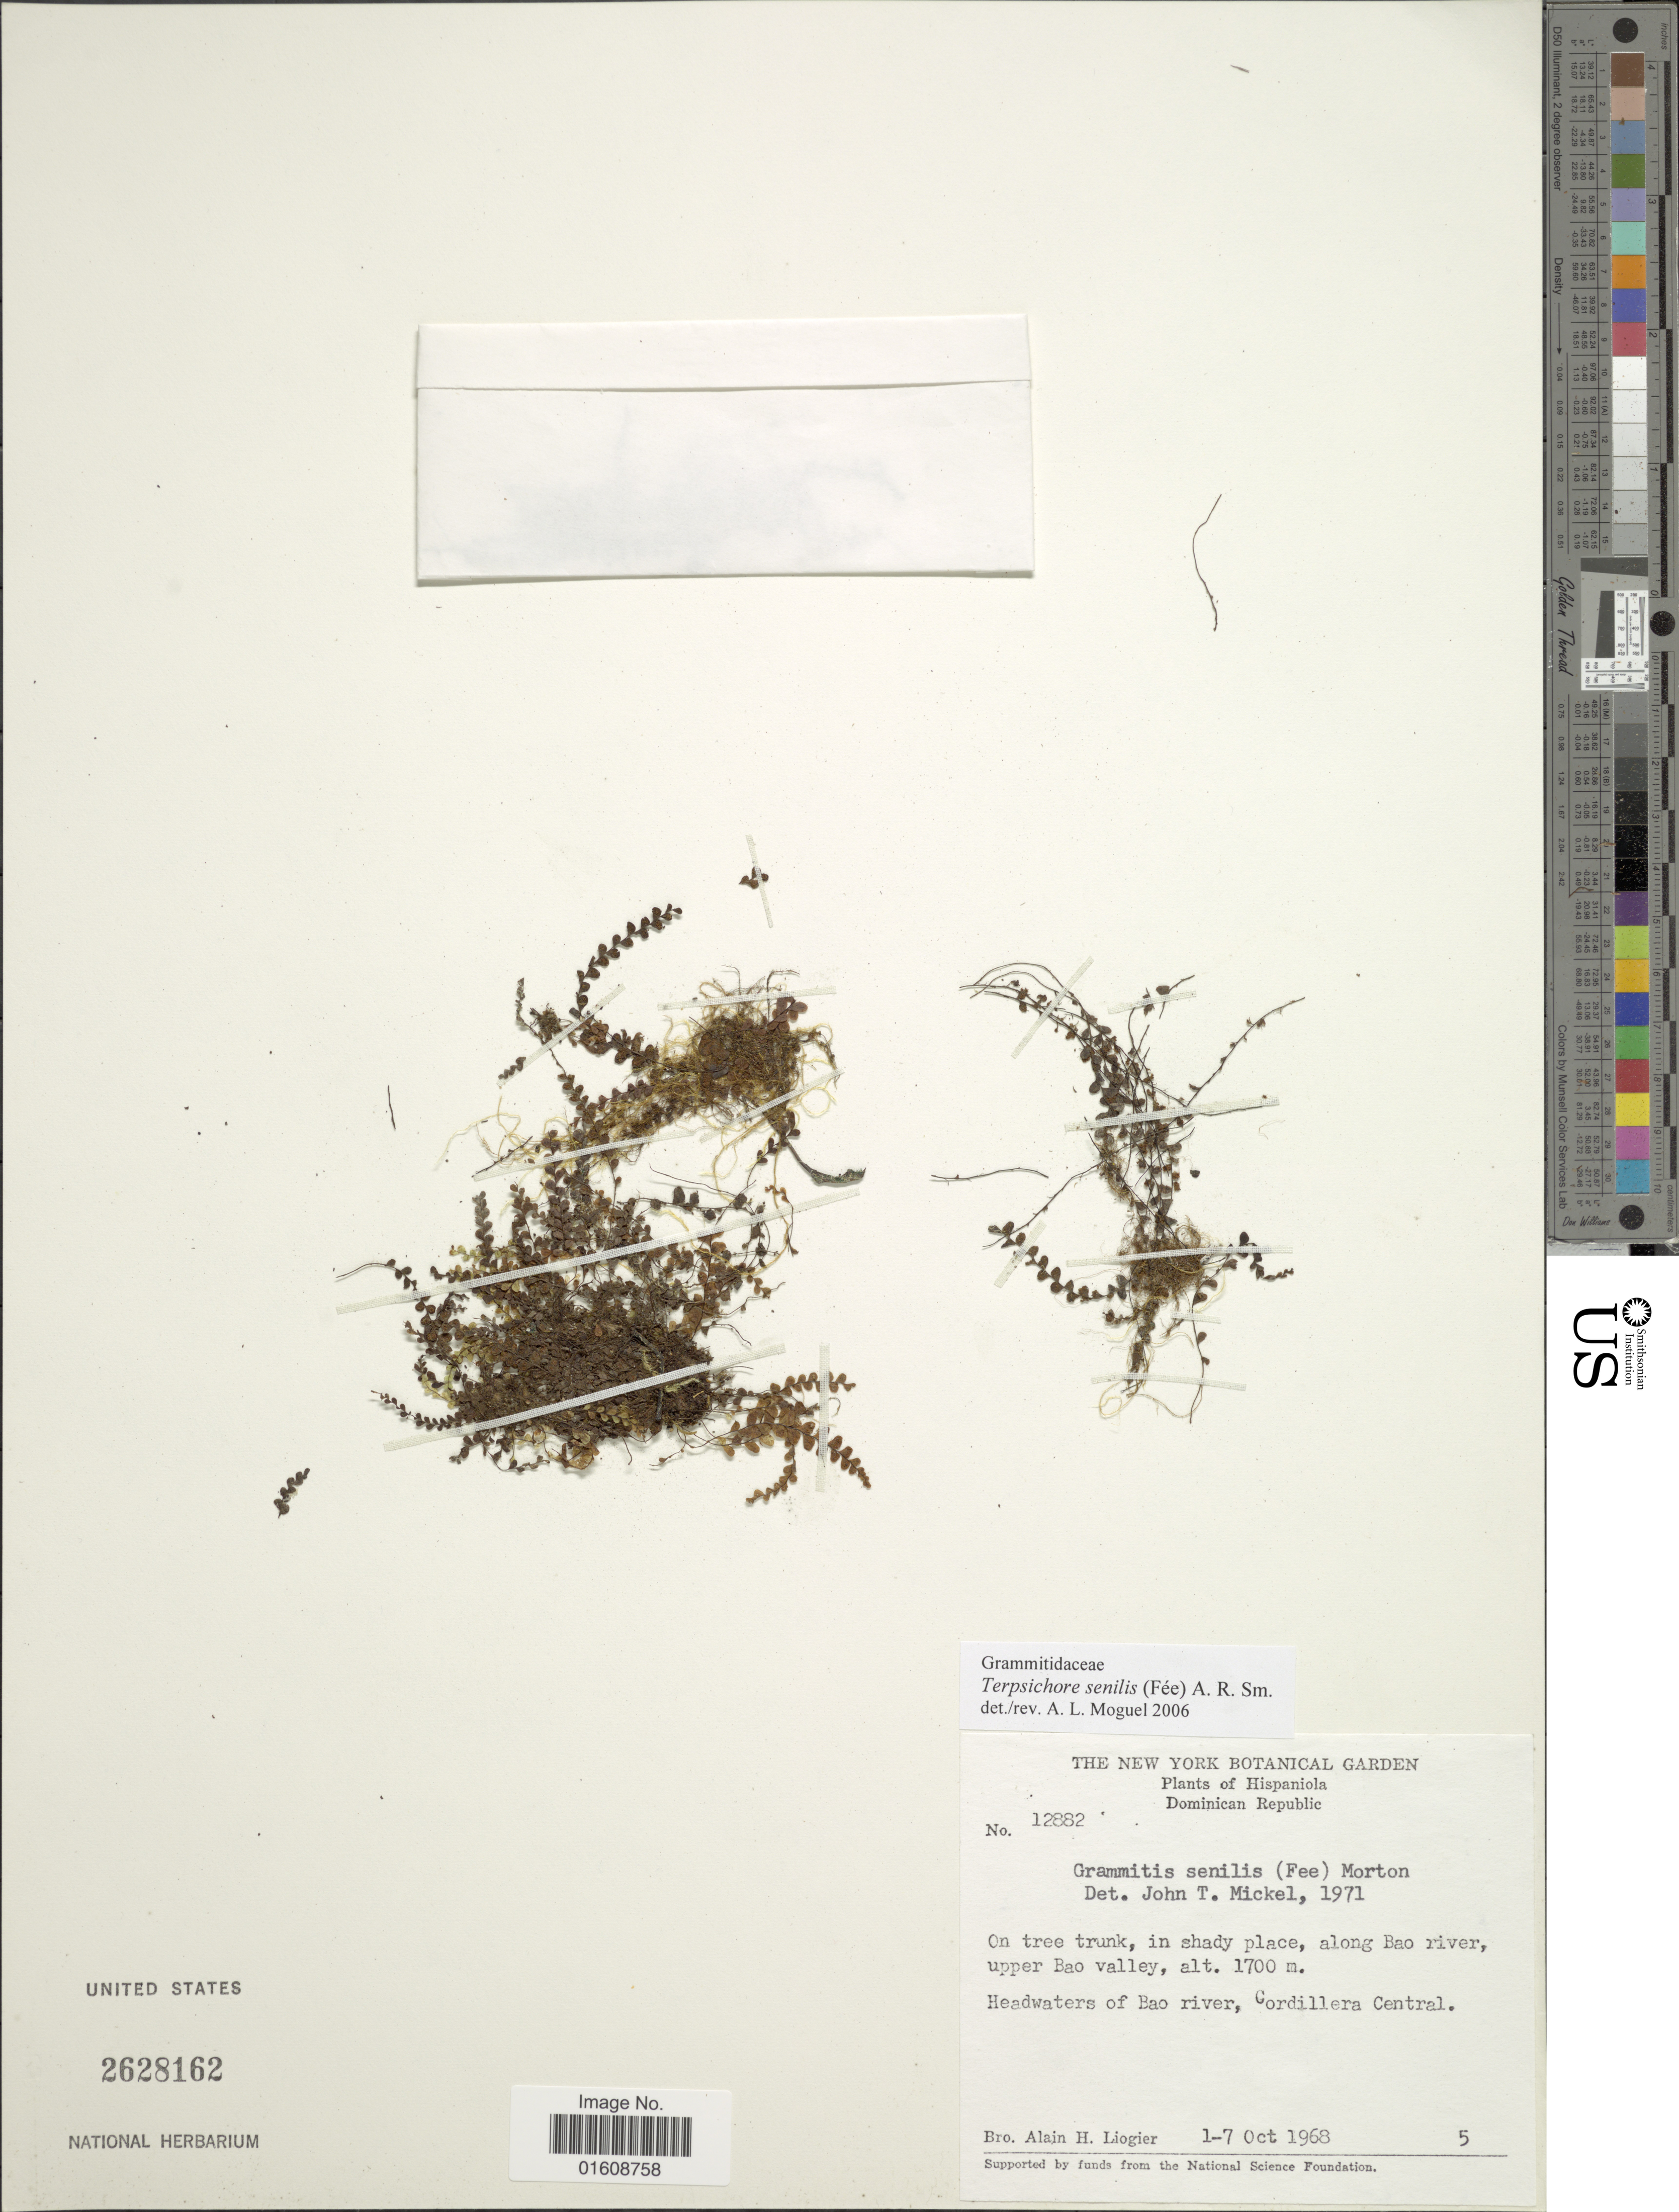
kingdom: Plantae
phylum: Tracheophyta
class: Polypodiopsida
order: Polypodiales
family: Polypodiaceae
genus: Alansmia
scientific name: Alansmia senilis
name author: (Fée) Moguel & M. Kessler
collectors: A. H. Liogier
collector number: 5*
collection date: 1968-10-01/1968-10-07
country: Dominican Republic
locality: Hispaniola. Along Bao river, upper Bao valley. Headwaters of Bao river, Cordillera Central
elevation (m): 1700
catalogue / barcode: US 2628162